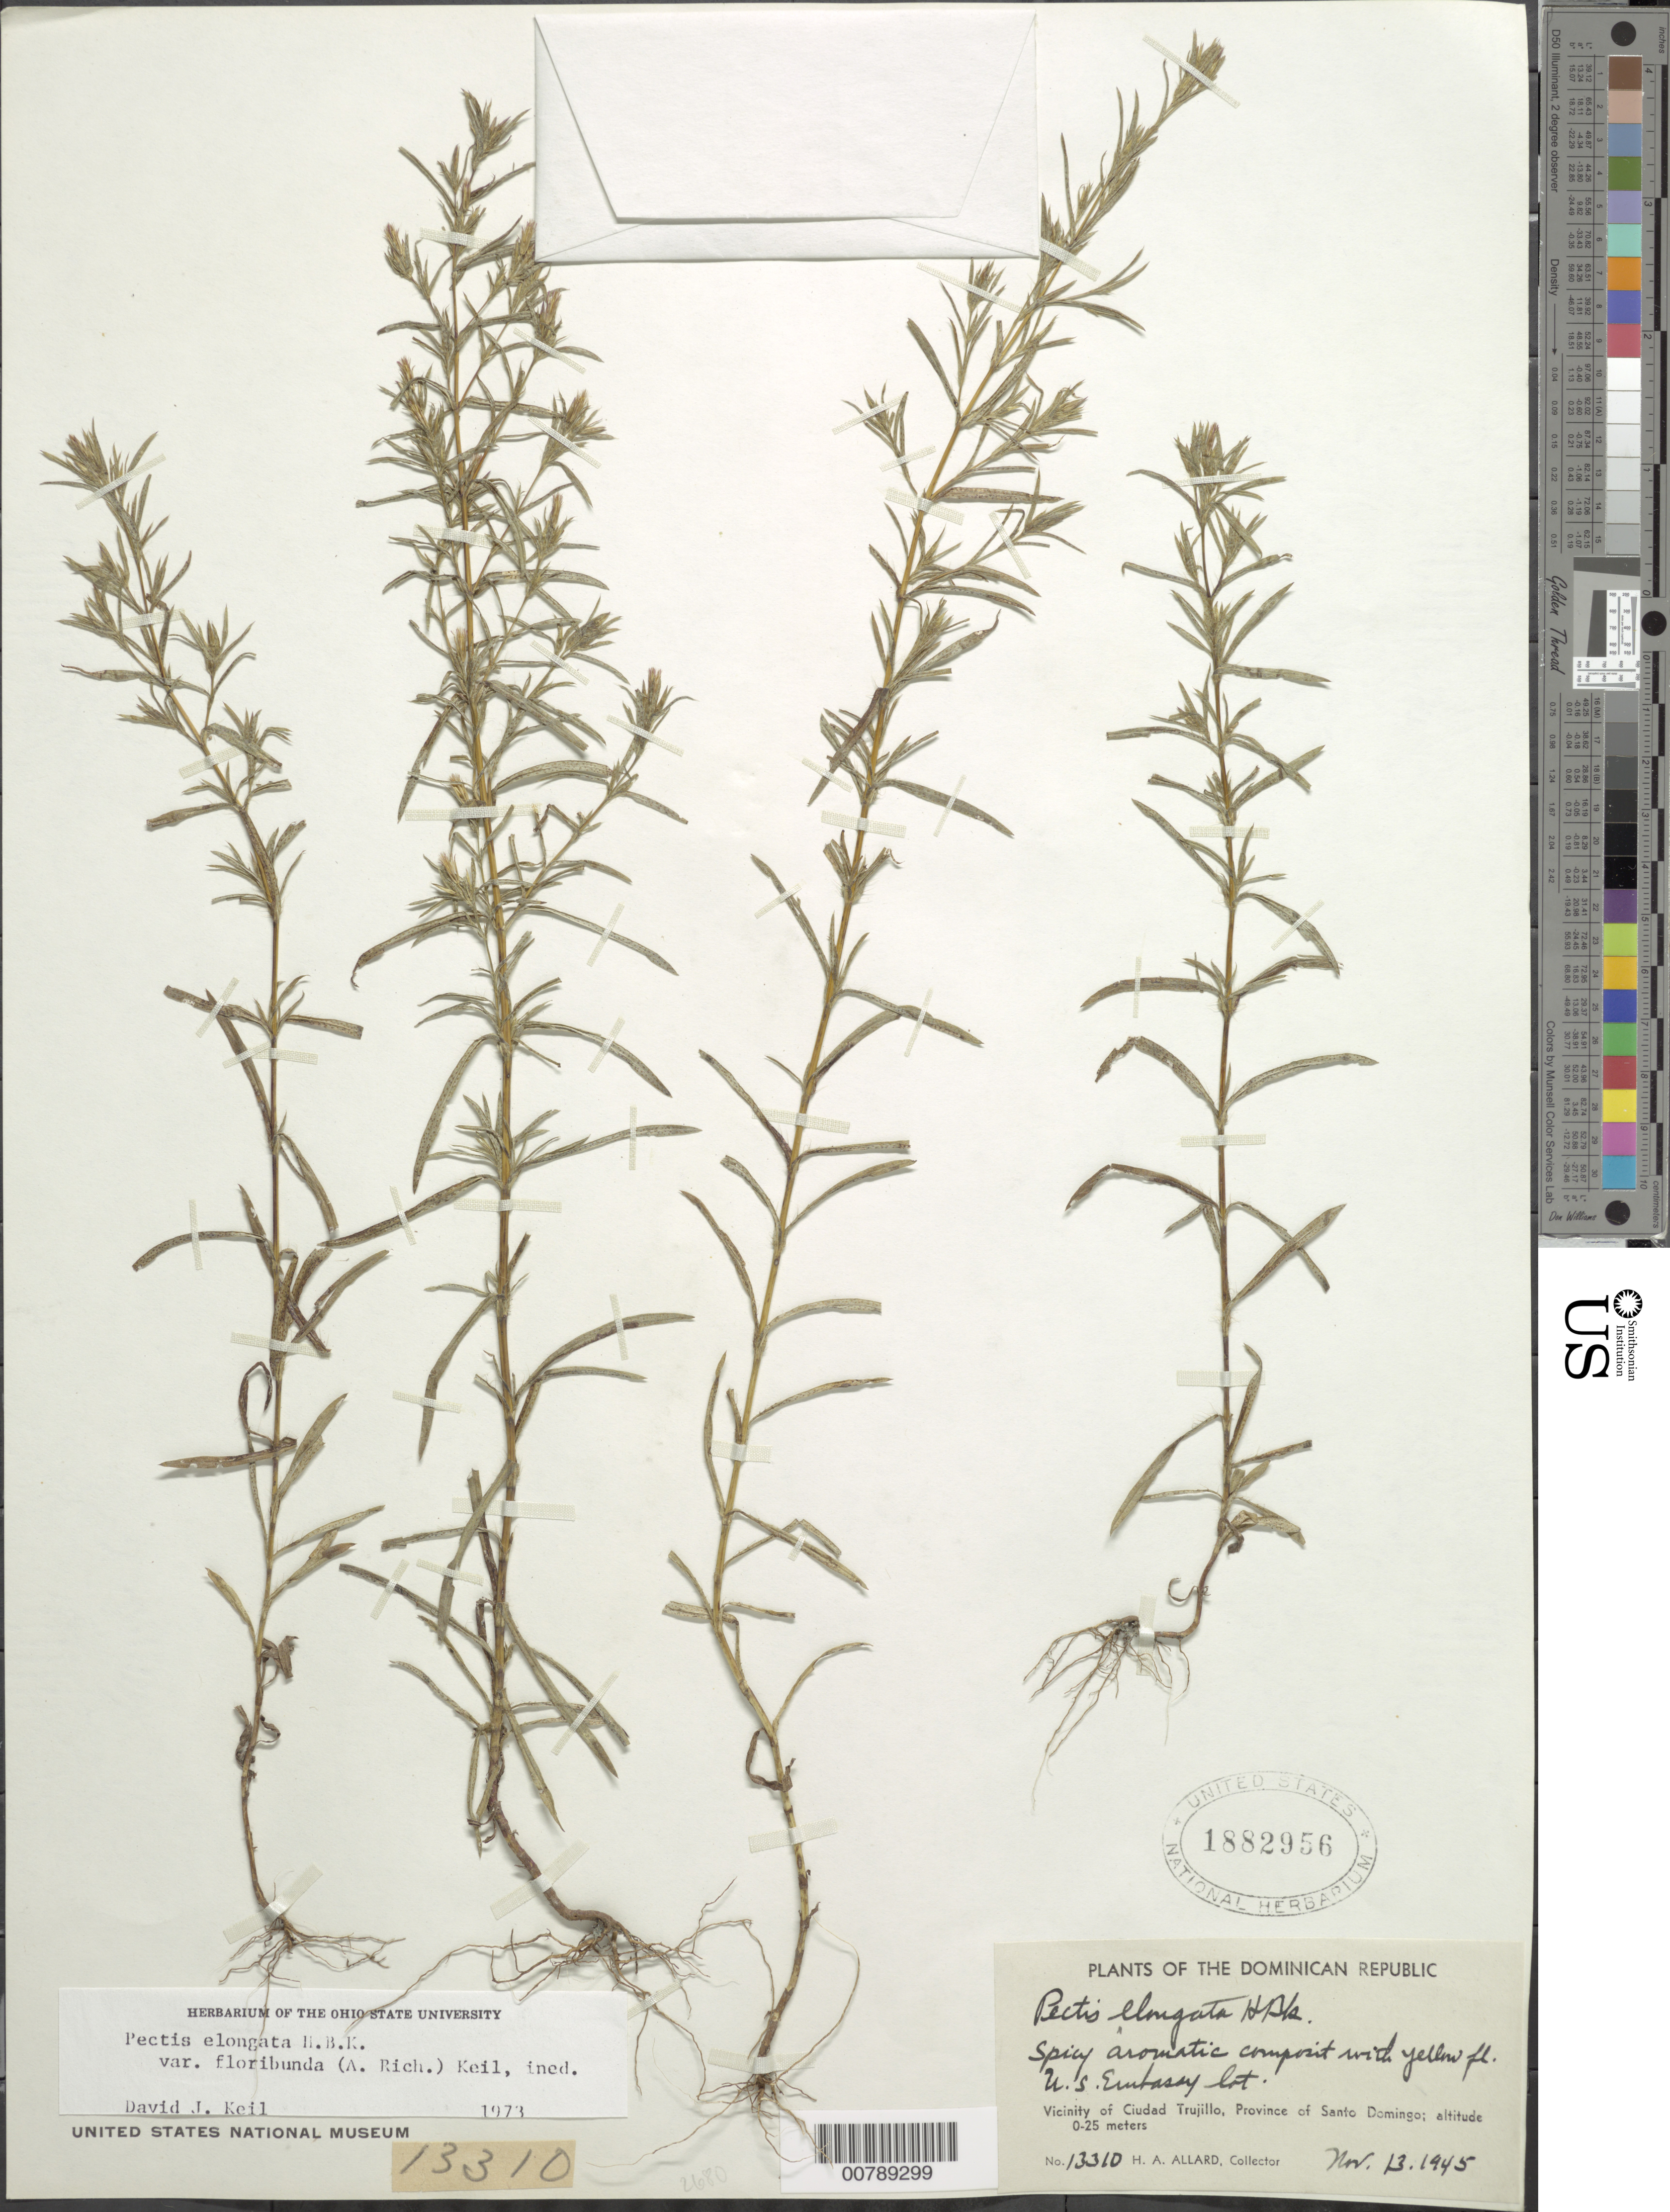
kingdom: Plantae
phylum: Tracheophyta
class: Magnoliopsida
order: Asterales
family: Asteraceae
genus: Pectis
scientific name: Pectis elongata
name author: Kunth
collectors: R. Callejas & R. Fonnegra G.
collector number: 7306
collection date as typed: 03 Mar 1989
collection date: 1989-03-03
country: Colombia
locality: Antioquia: Mun. Betania, Vía Betania-Andes, Veredas La Cascajosa-Santa Ana.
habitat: Zona cafetera. A orilla de carretera.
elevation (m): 1300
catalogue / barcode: US 3475546